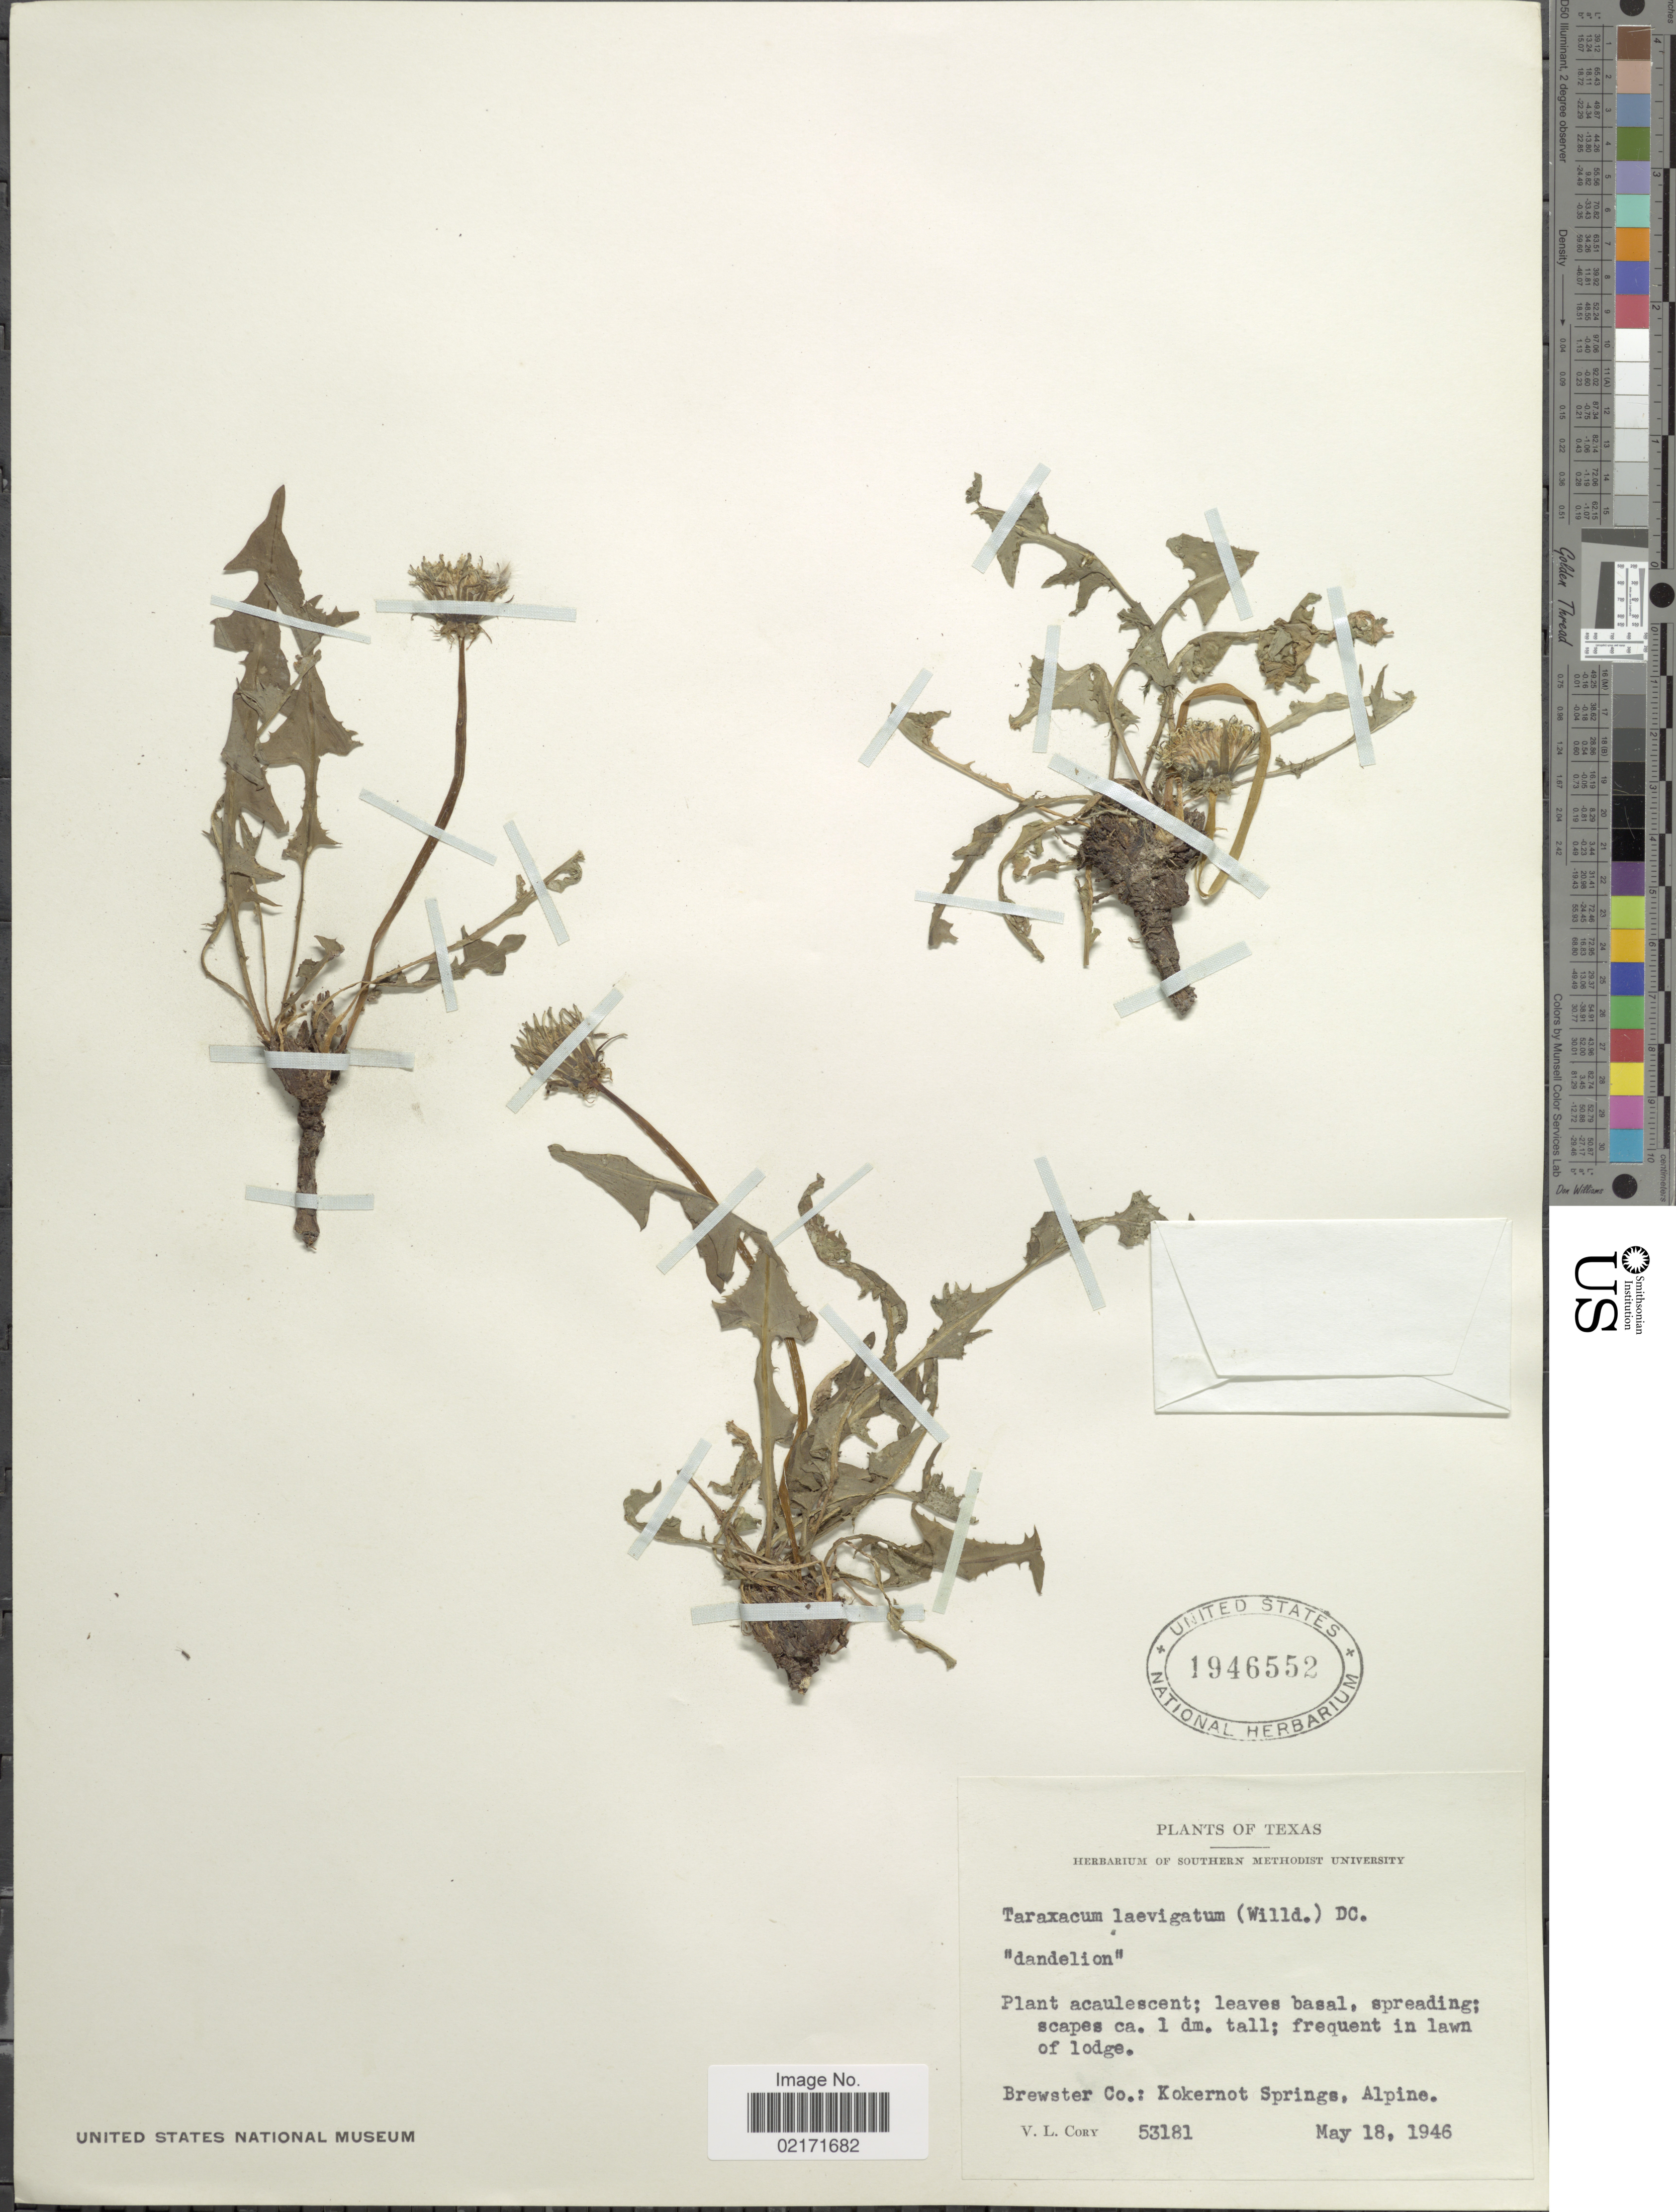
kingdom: Plantae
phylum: Tracheophyta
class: Magnoliopsida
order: Asterales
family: Asteraceae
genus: Taraxacum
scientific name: Taraxacum erythrospermum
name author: Andrz. ex Besser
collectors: V. Cory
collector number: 53181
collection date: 1946-05-18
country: United States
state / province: Texas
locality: Brewster Co.: Kokernot Springs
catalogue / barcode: US 1946552